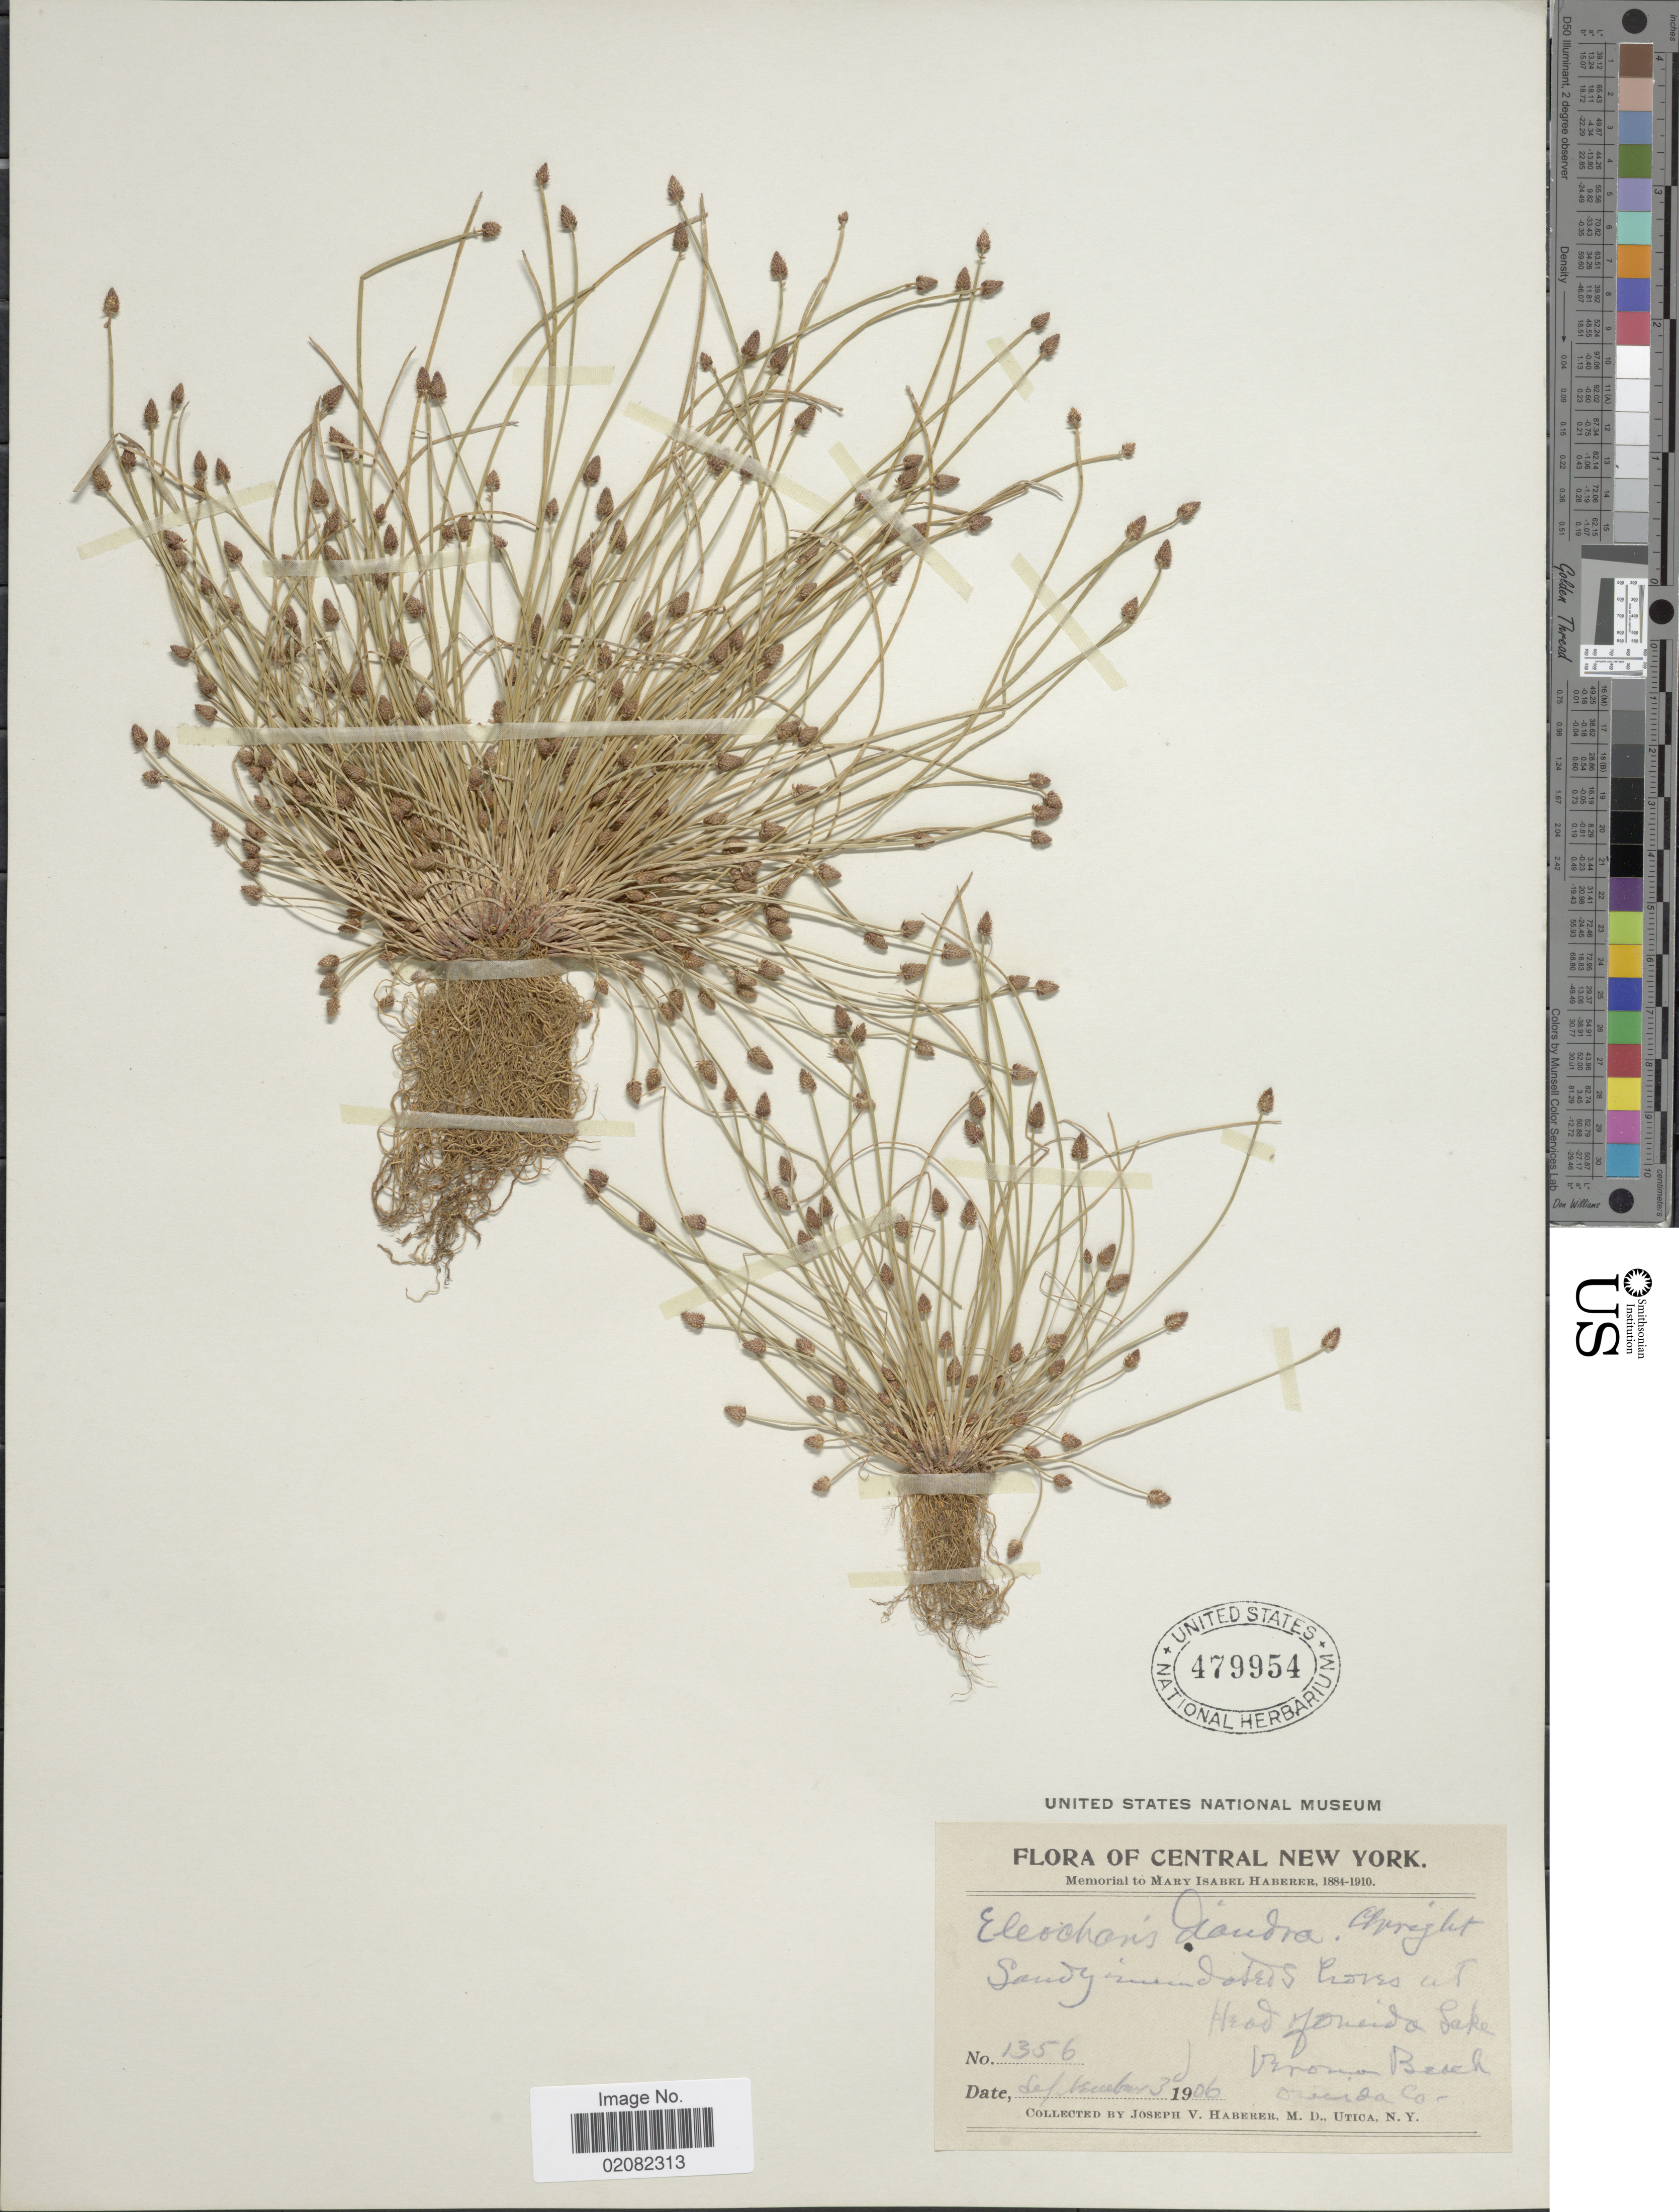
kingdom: Plantae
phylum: Tracheophyta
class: Liliopsida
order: Poales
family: Cyperaceae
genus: Eleocharis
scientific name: Eleocharis diandra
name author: C. Wright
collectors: J. V. Haberer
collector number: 1356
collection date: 1906-09-03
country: United States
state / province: New York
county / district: Oneida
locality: Central New York, Head of Oneida Lake, Verona, Oneida Co.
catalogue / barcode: US 479954